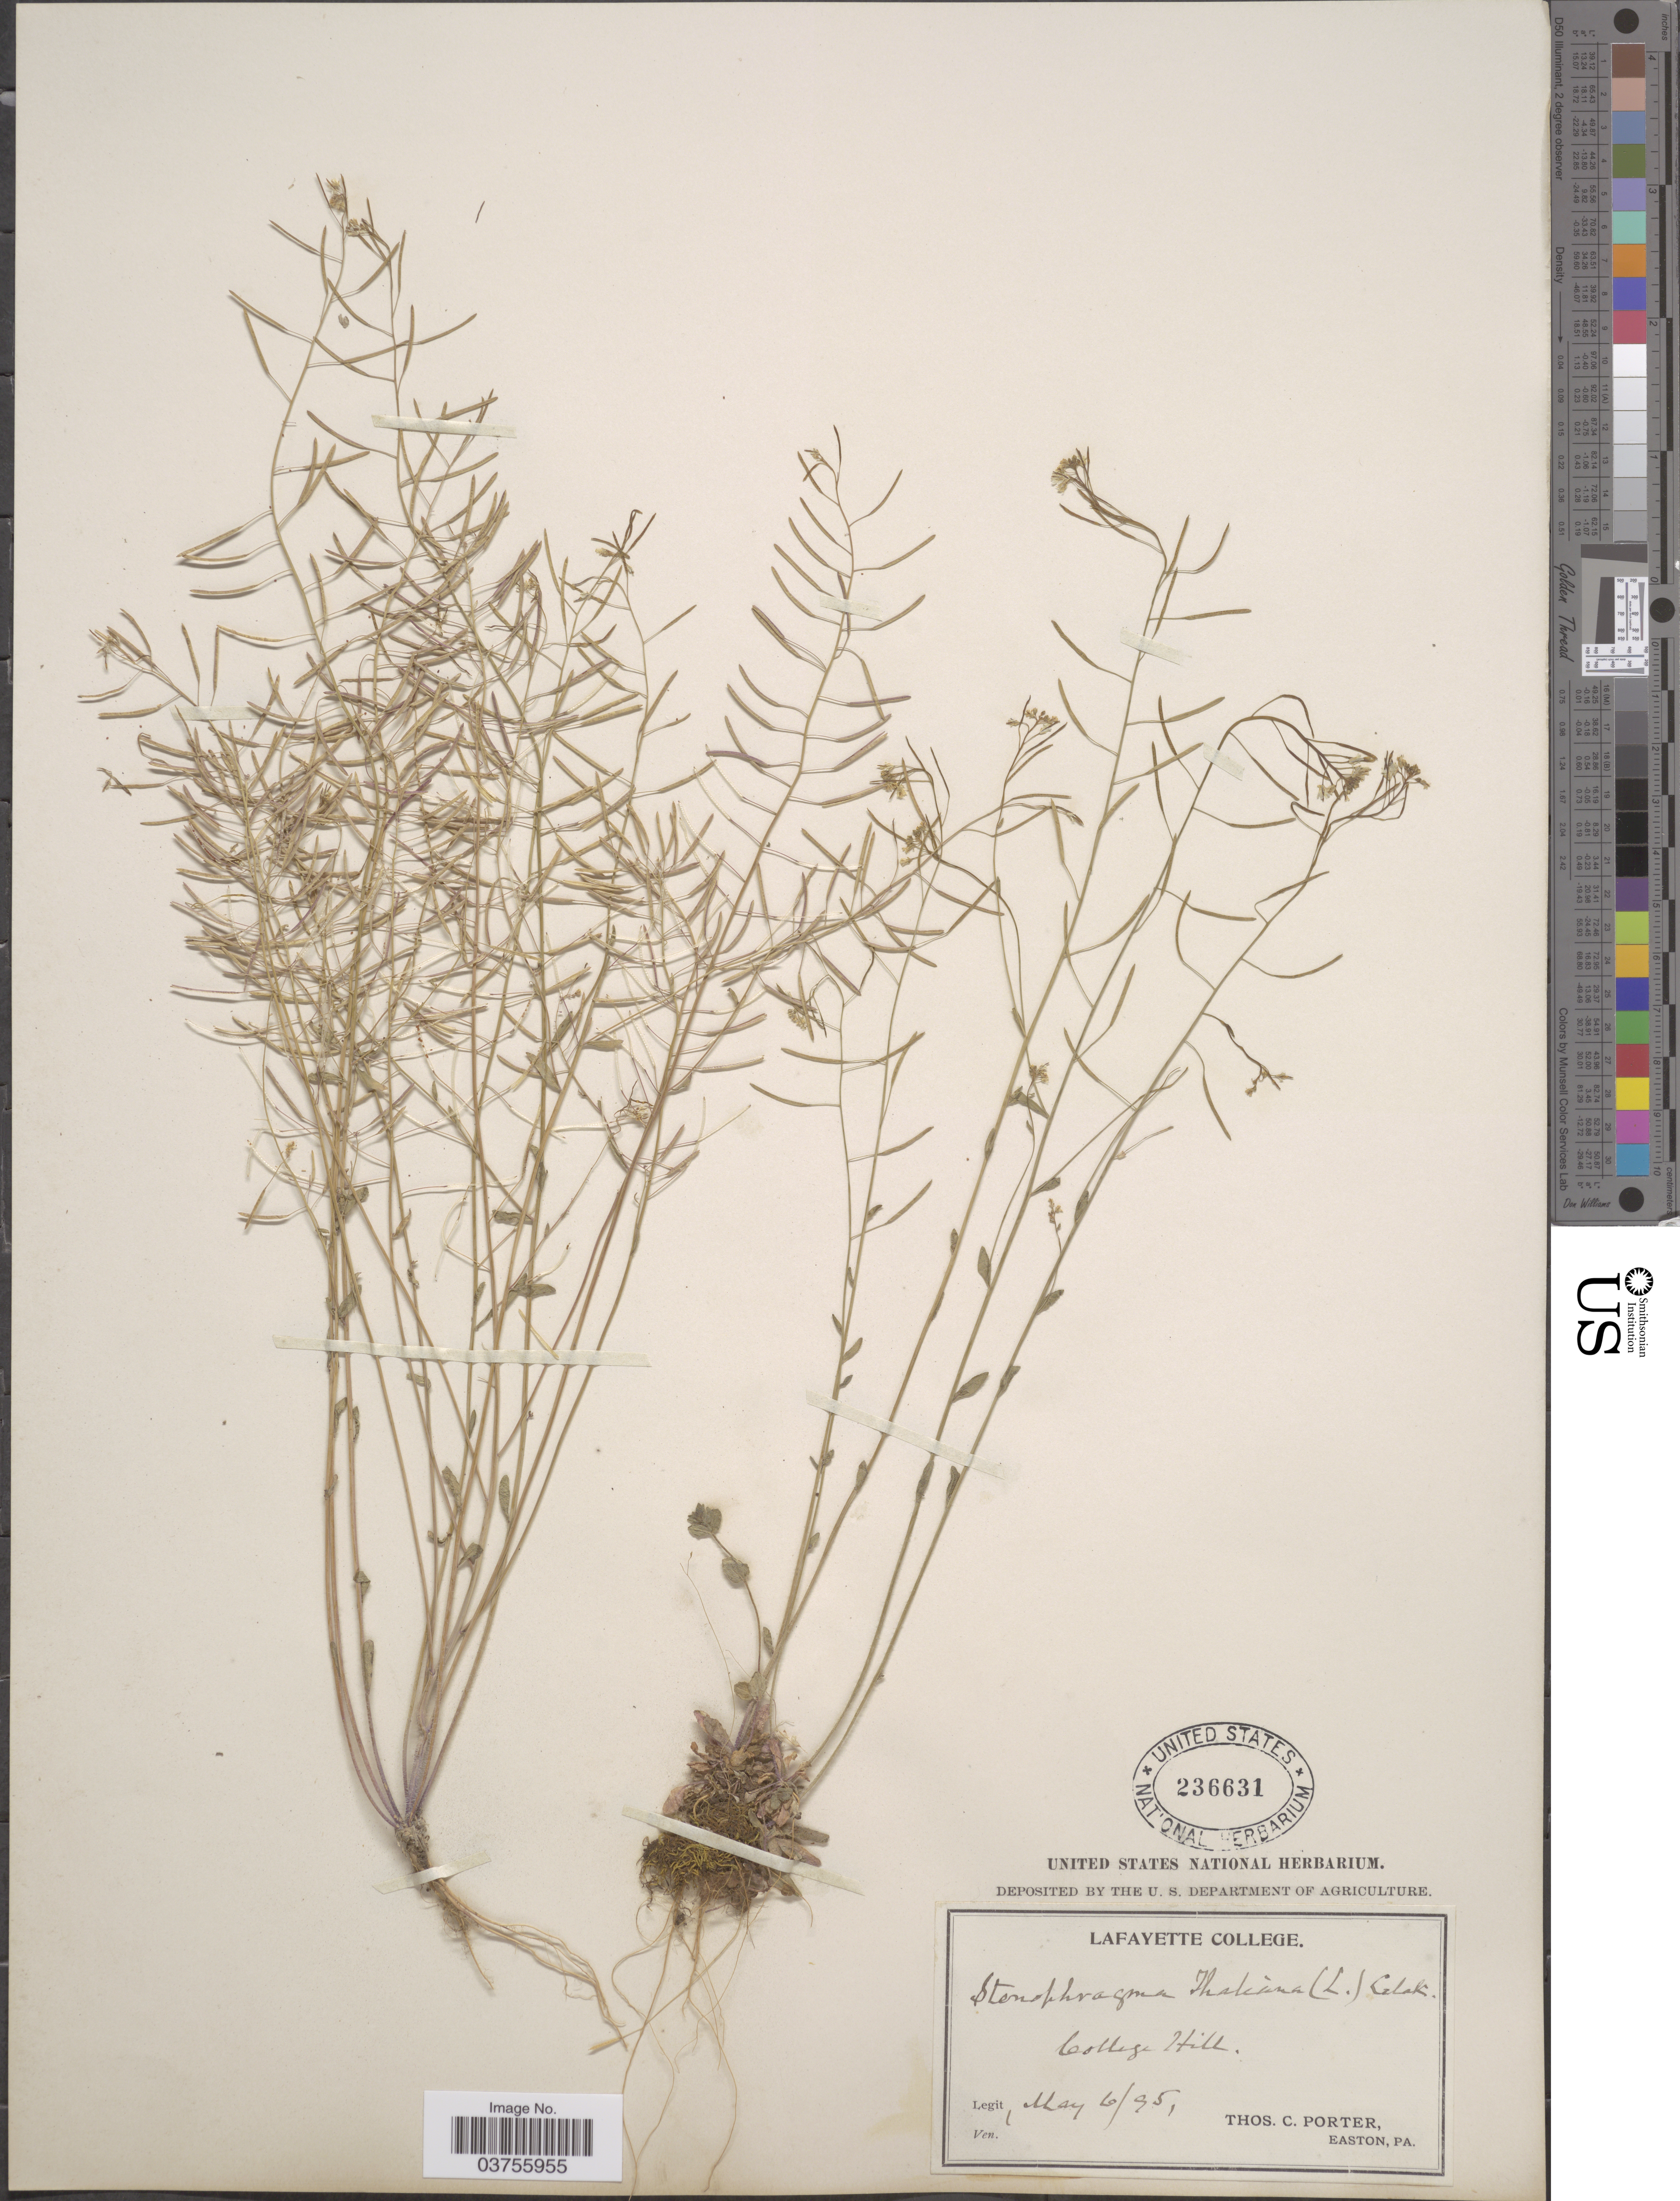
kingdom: Plantae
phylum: Tracheophyta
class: Magnoliopsida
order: Brassicales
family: Brassicaceae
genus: Arabidopsis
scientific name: Arabidopsis thaliana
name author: (L.) Heynh.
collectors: T. Porter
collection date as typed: Transcribed d/m/y: 6/5/95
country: United States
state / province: Pennsylvania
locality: College Hill.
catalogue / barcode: US 236631